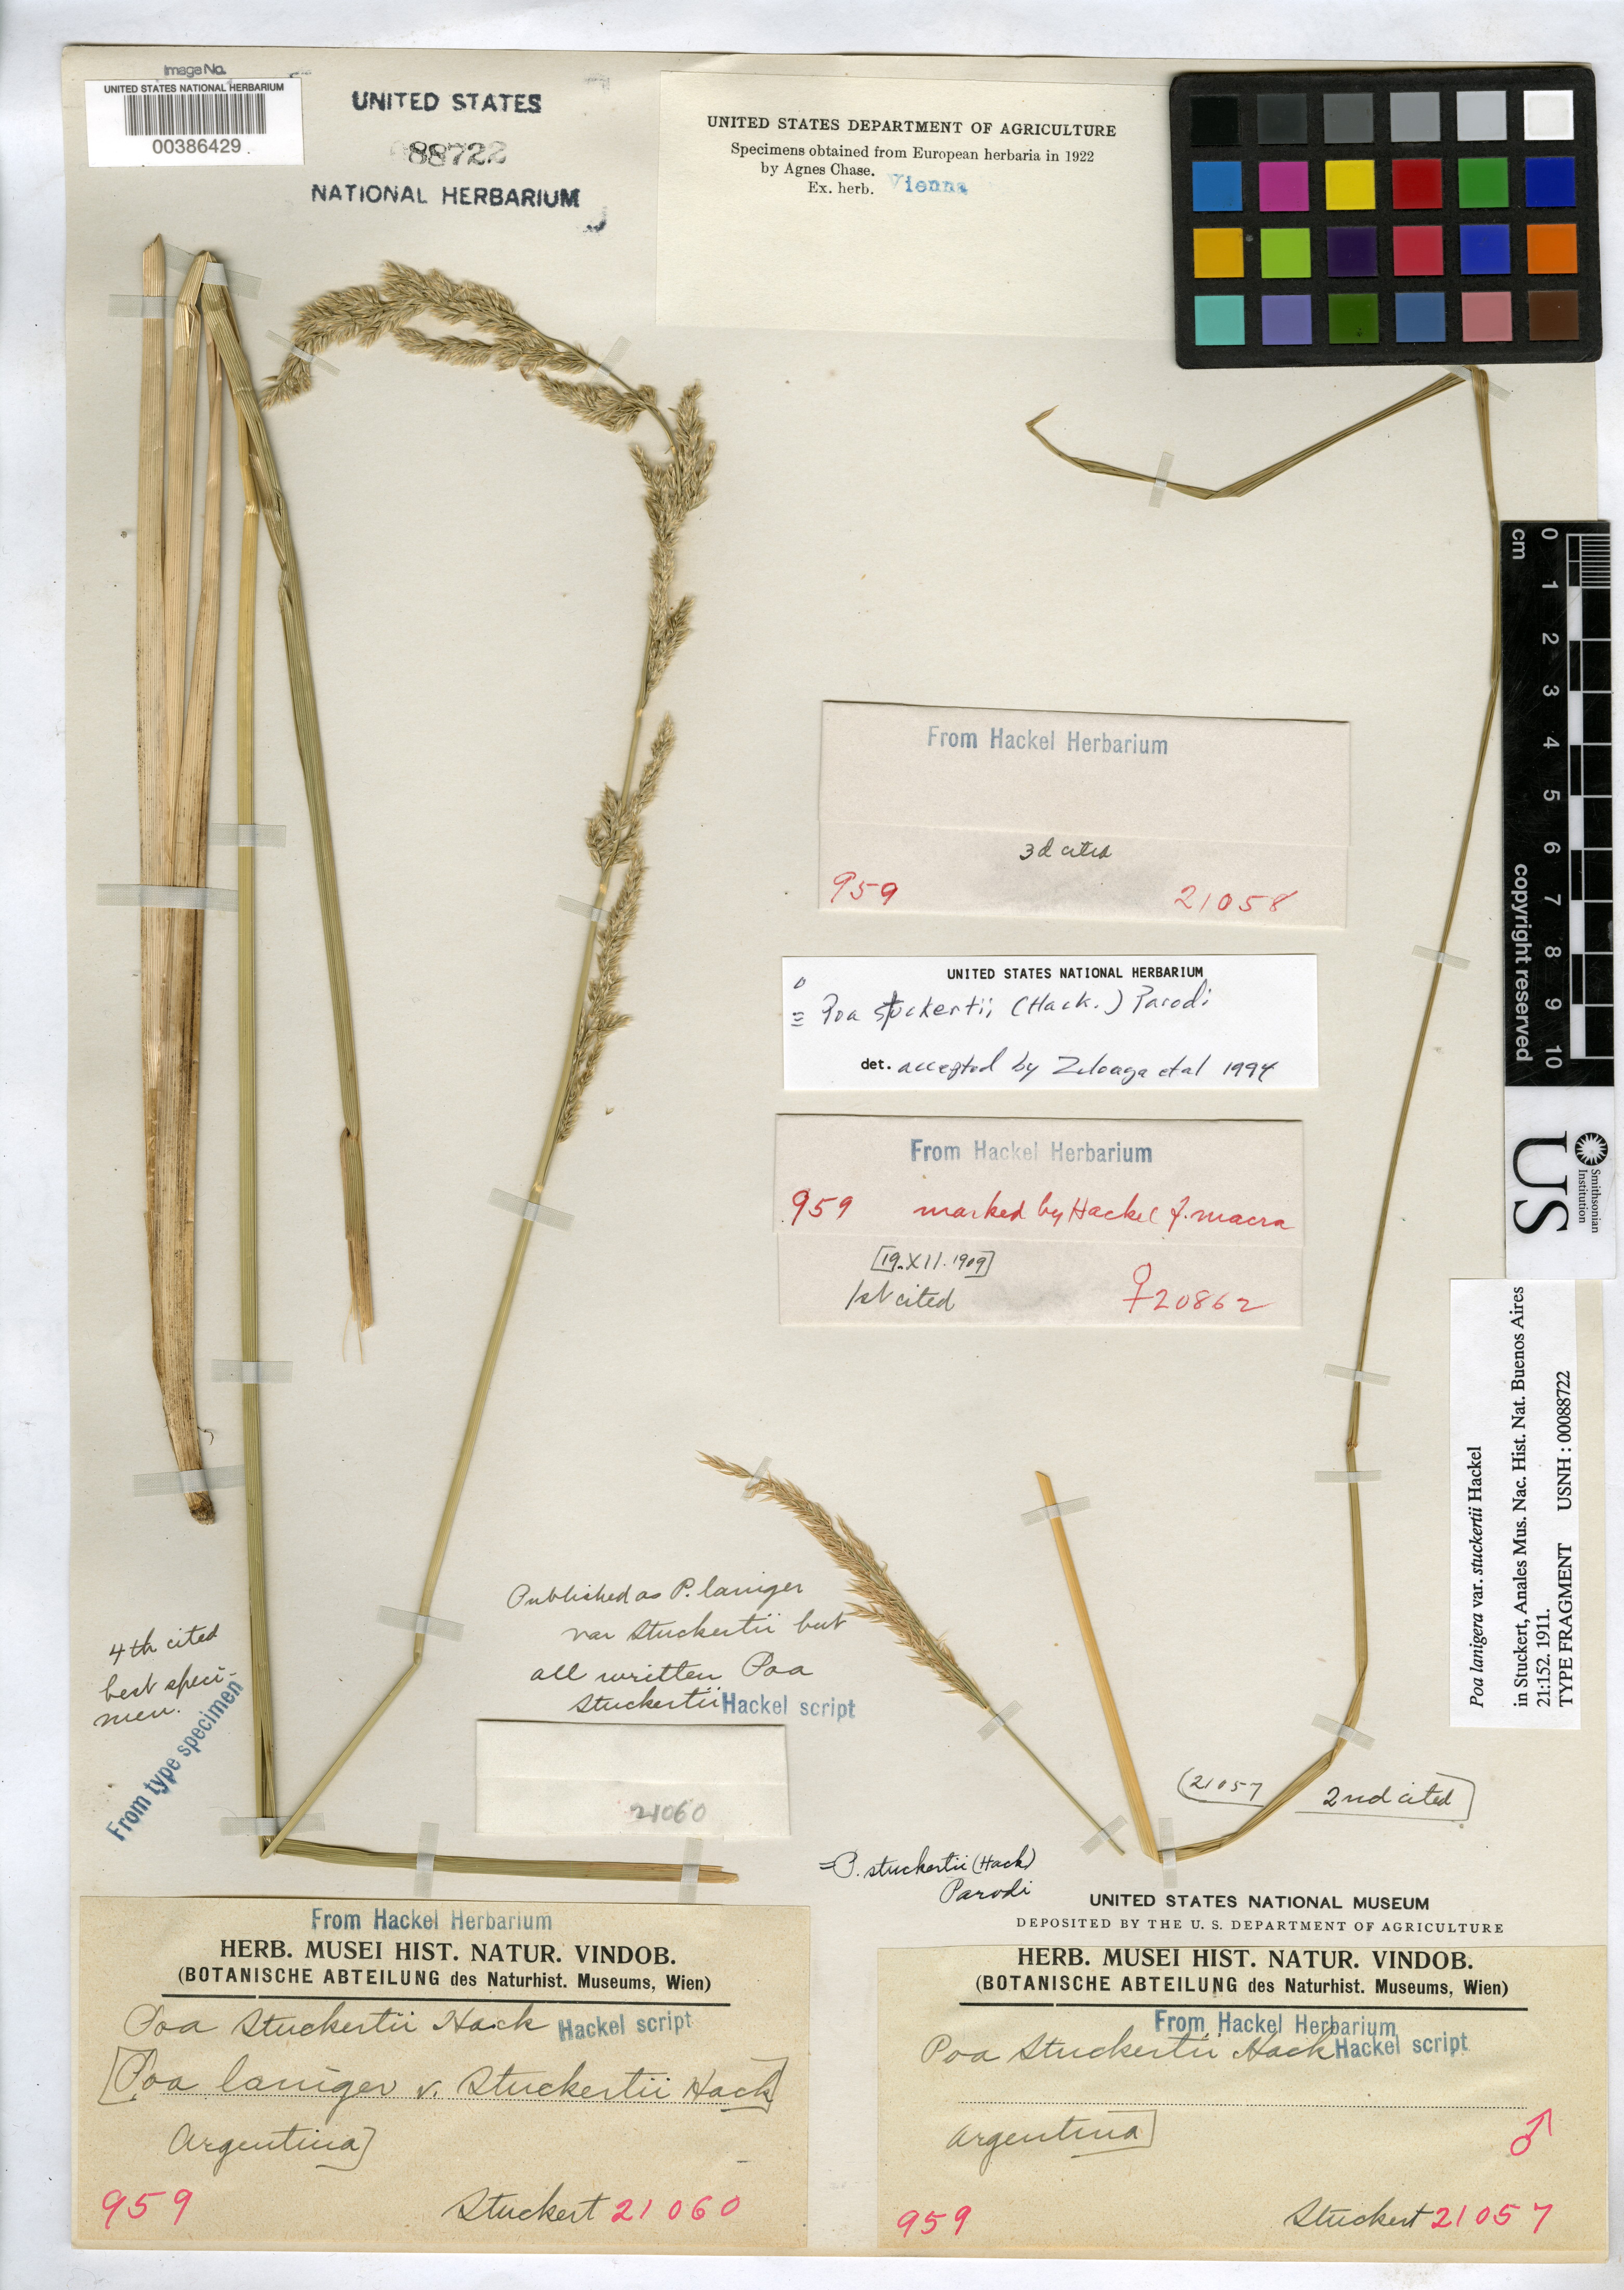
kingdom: Plantae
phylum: Tracheophyta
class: Liliopsida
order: Poales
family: Poaceae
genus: Poa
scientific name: Poa lanigera var. stuckertii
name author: Hack. in Stuck.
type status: Type Fragment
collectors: T. Stuckert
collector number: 21060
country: Argentina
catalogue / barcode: US 88722